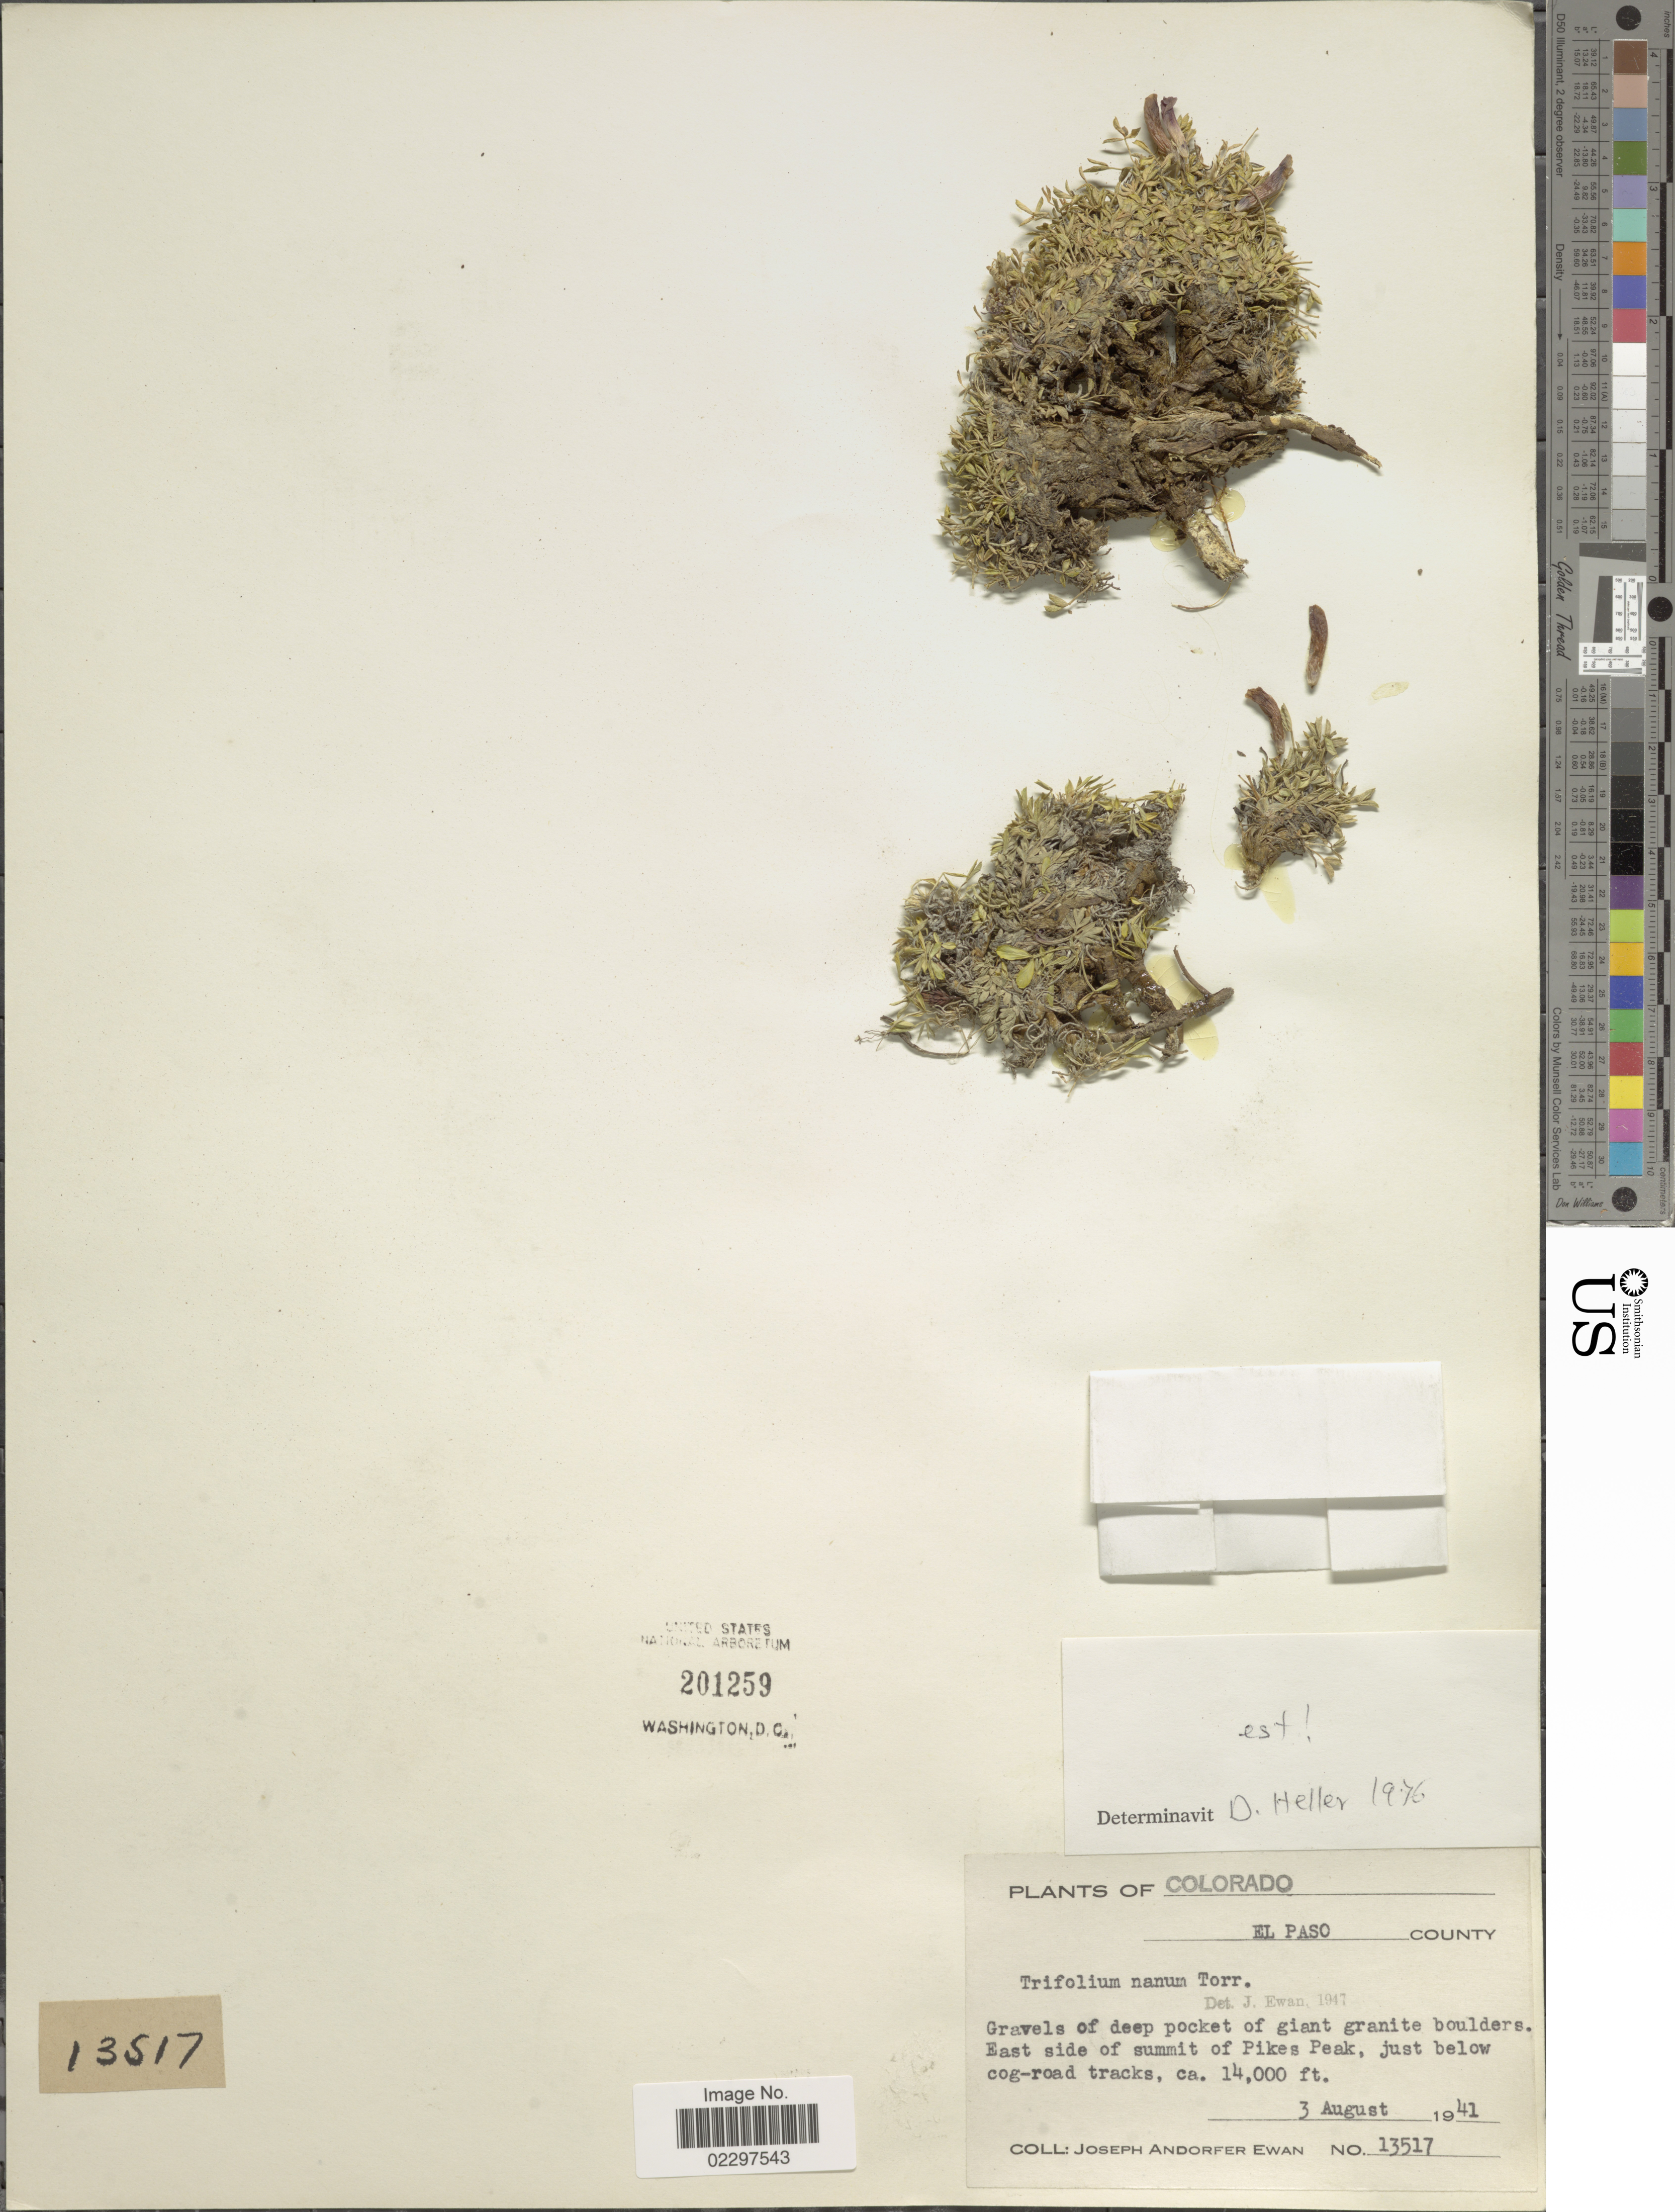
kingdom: Plantae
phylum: Tracheophyta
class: Magnoliopsida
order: Fabales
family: Fabaceae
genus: Trifolium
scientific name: Trifolium nanum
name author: Torr.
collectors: J. A. Ewan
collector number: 13517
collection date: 1941-08-03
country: United States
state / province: Colorado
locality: El Paso County. East side of summit of Pikes Peak, just below cog-road tracks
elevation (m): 4267